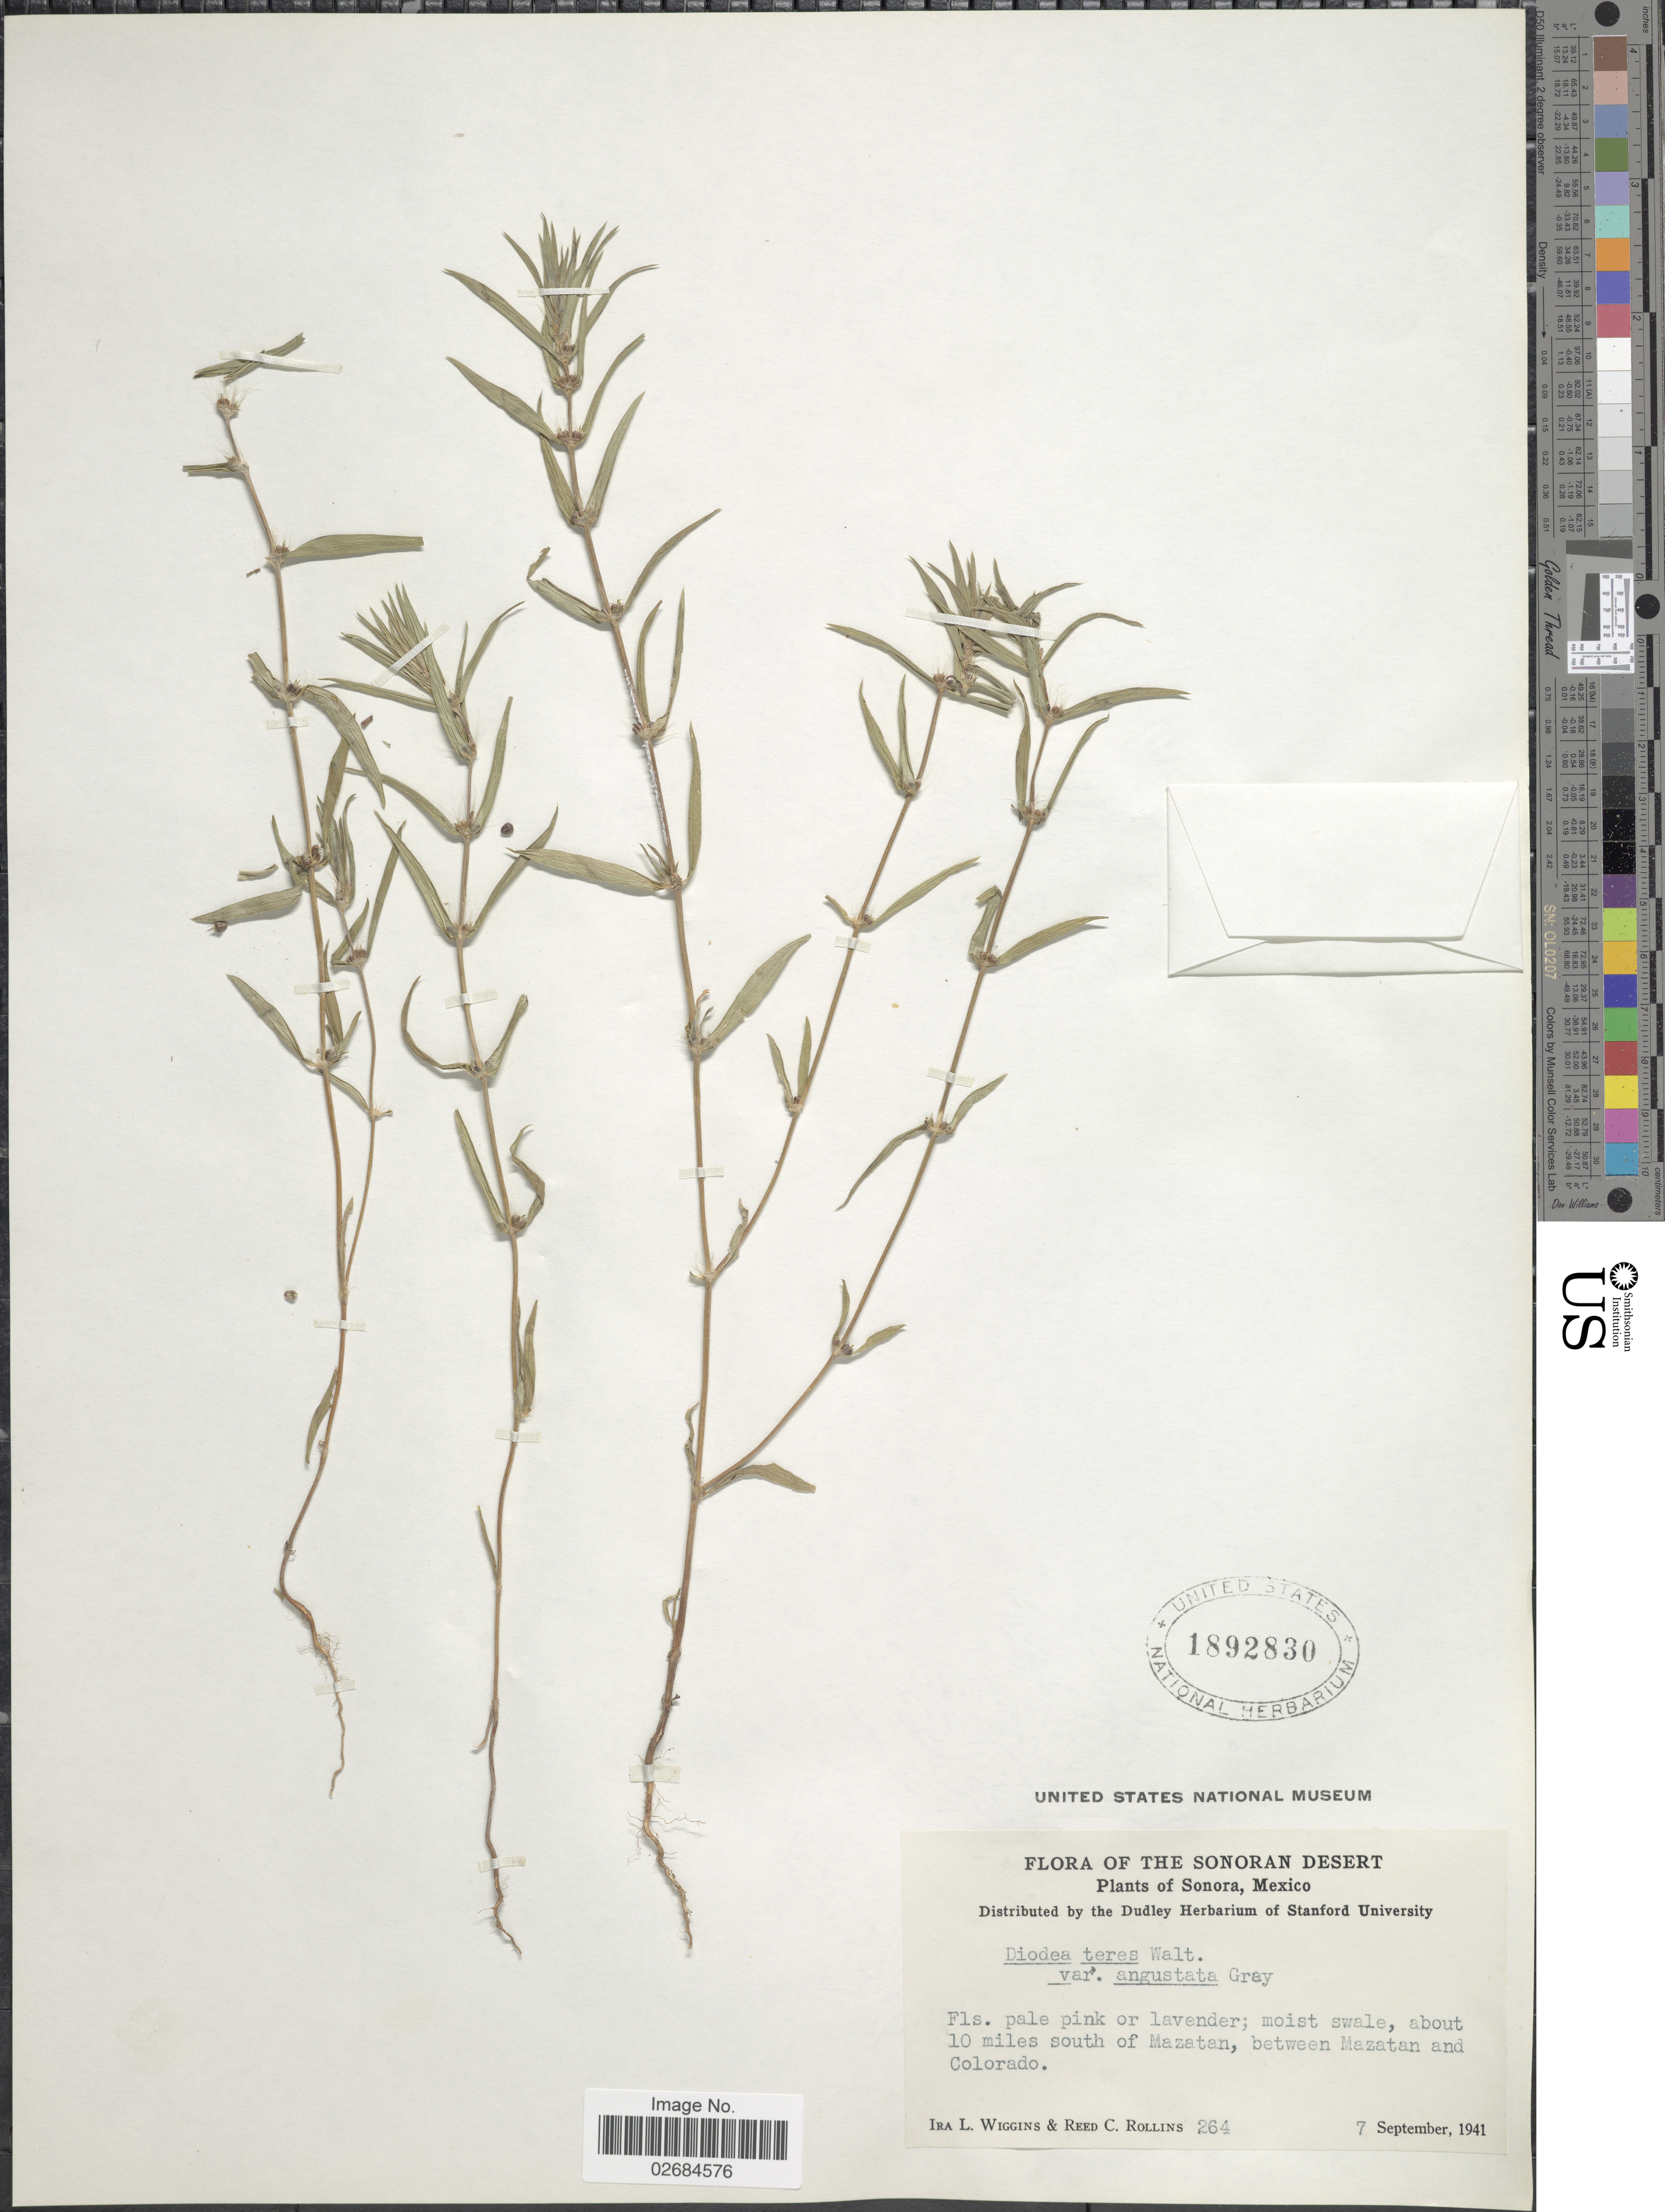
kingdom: Plantae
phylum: Tracheophyta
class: Magnoliopsida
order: Gentianales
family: Rubiaceae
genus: Diodia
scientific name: Diodia teres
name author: Walter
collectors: I. L. Wiggins & R. C. Rollins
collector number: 264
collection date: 1941-09-07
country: Mexico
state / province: Sonora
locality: About 10 miles south of Mazatan, between Mazatan and Colorado. Sonoran Desert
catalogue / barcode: US 1892830